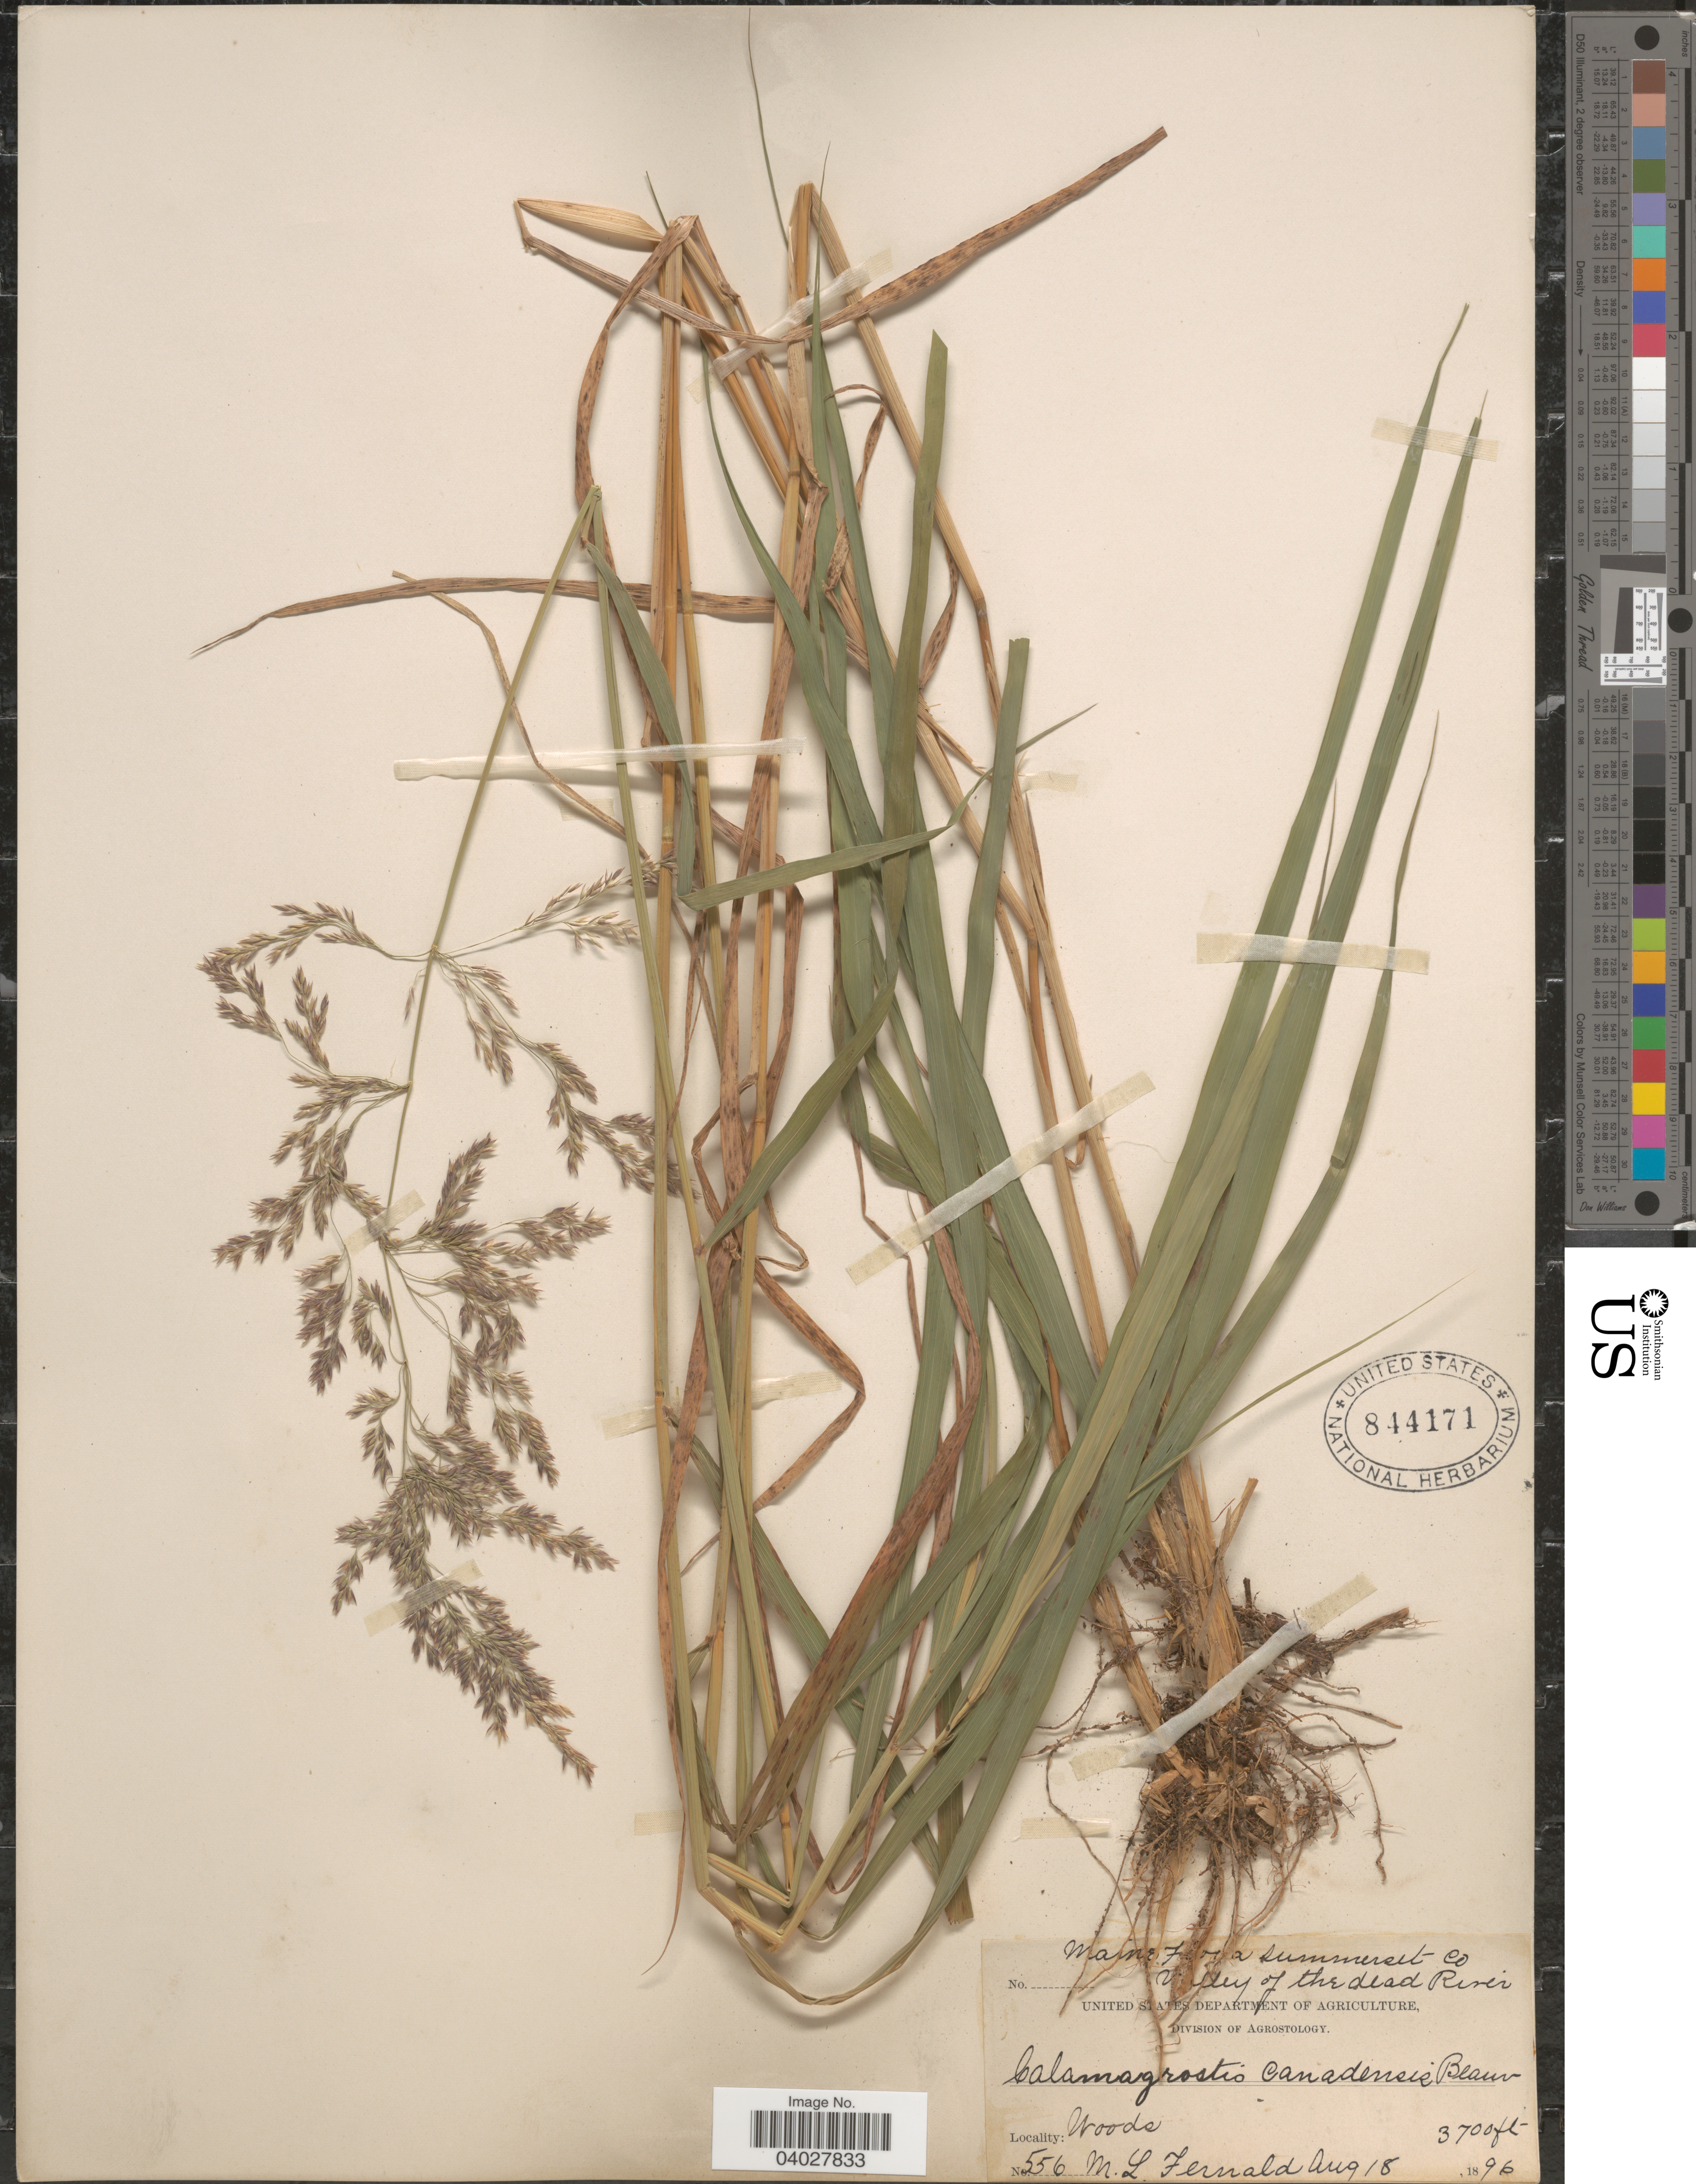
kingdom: Plantae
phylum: Tracheophyta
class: Liliopsida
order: Poales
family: Poaceae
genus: Calamagrostis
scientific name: Calamagrostis canadensis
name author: (Michx.) P. Beauv.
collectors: M. L. Fernald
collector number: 556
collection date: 1896-08-18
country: United States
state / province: Maine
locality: Somerset Co. Valley of the Dead River. Woods.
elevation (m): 1128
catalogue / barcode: US 844171